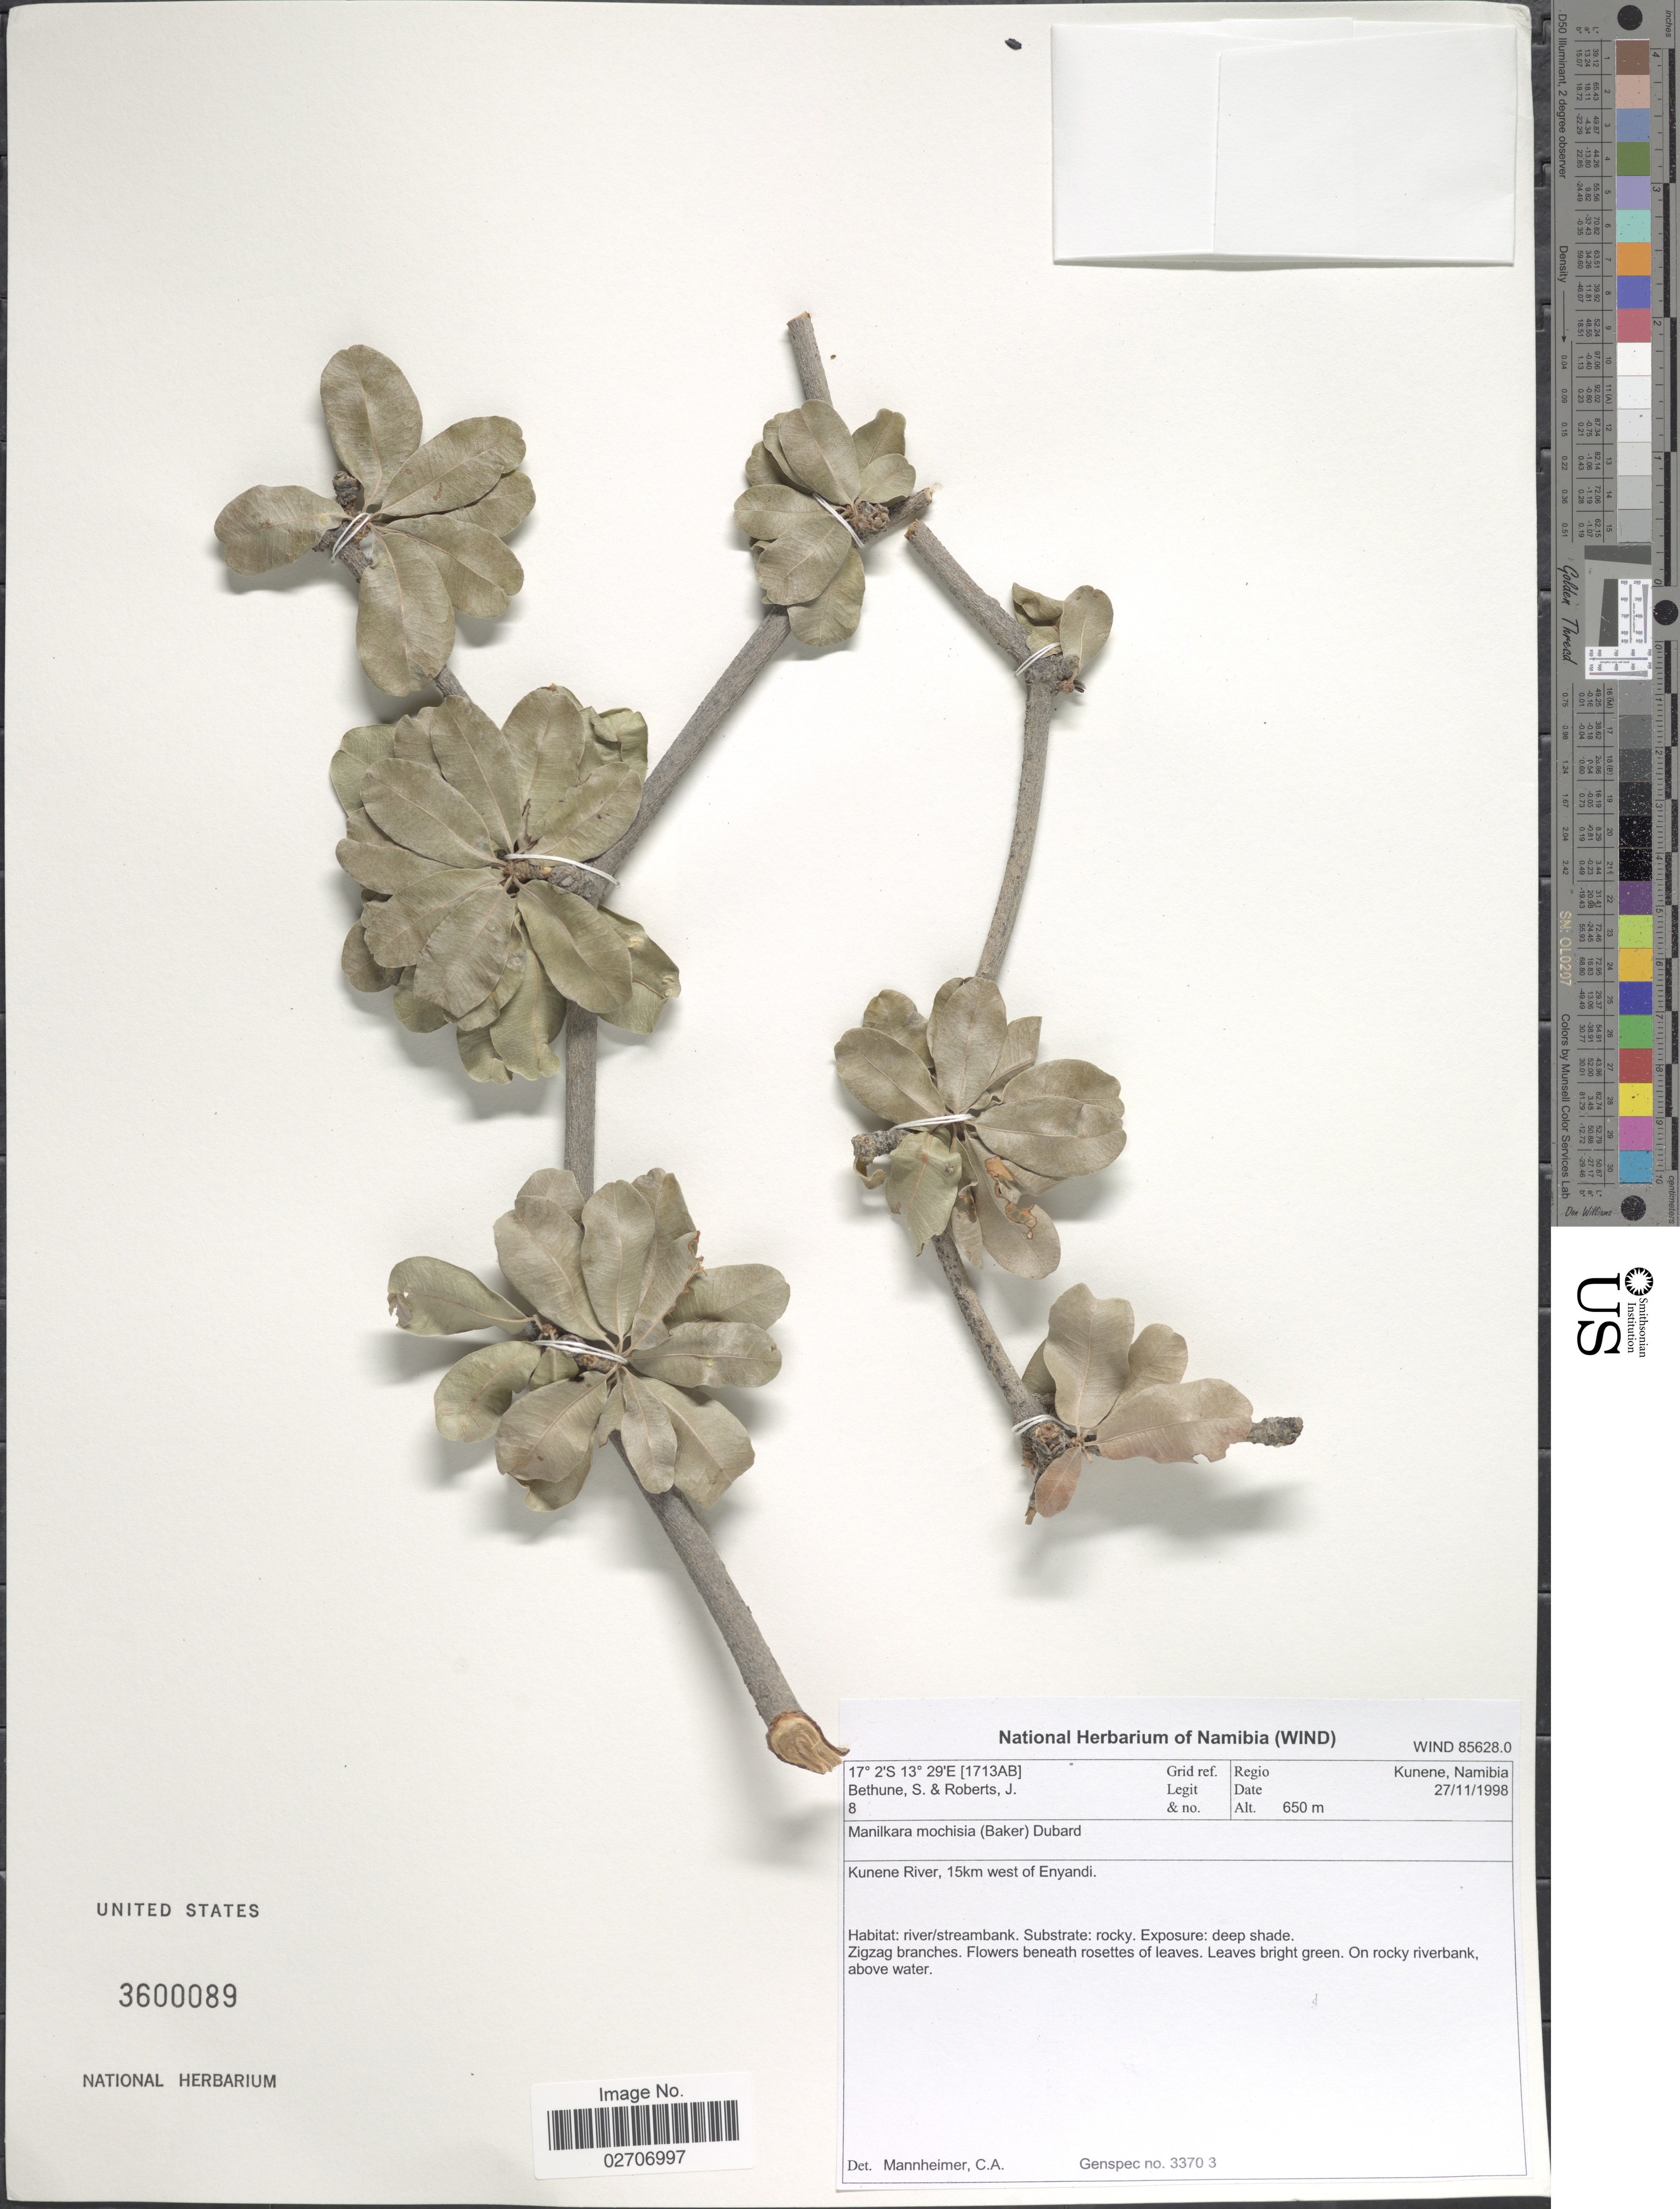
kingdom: Plantae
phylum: Tracheophyta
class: Magnoliopsida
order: Ericales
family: Sapotaceae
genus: Manilkara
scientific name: Manilkara mochisia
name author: (Baker) Dubard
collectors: S. Bethune & J. Roberts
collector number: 8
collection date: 1998-11-27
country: Namibia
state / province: Kunene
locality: Kunene River, 15km west of Enyandi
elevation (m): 650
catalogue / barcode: US 3600089